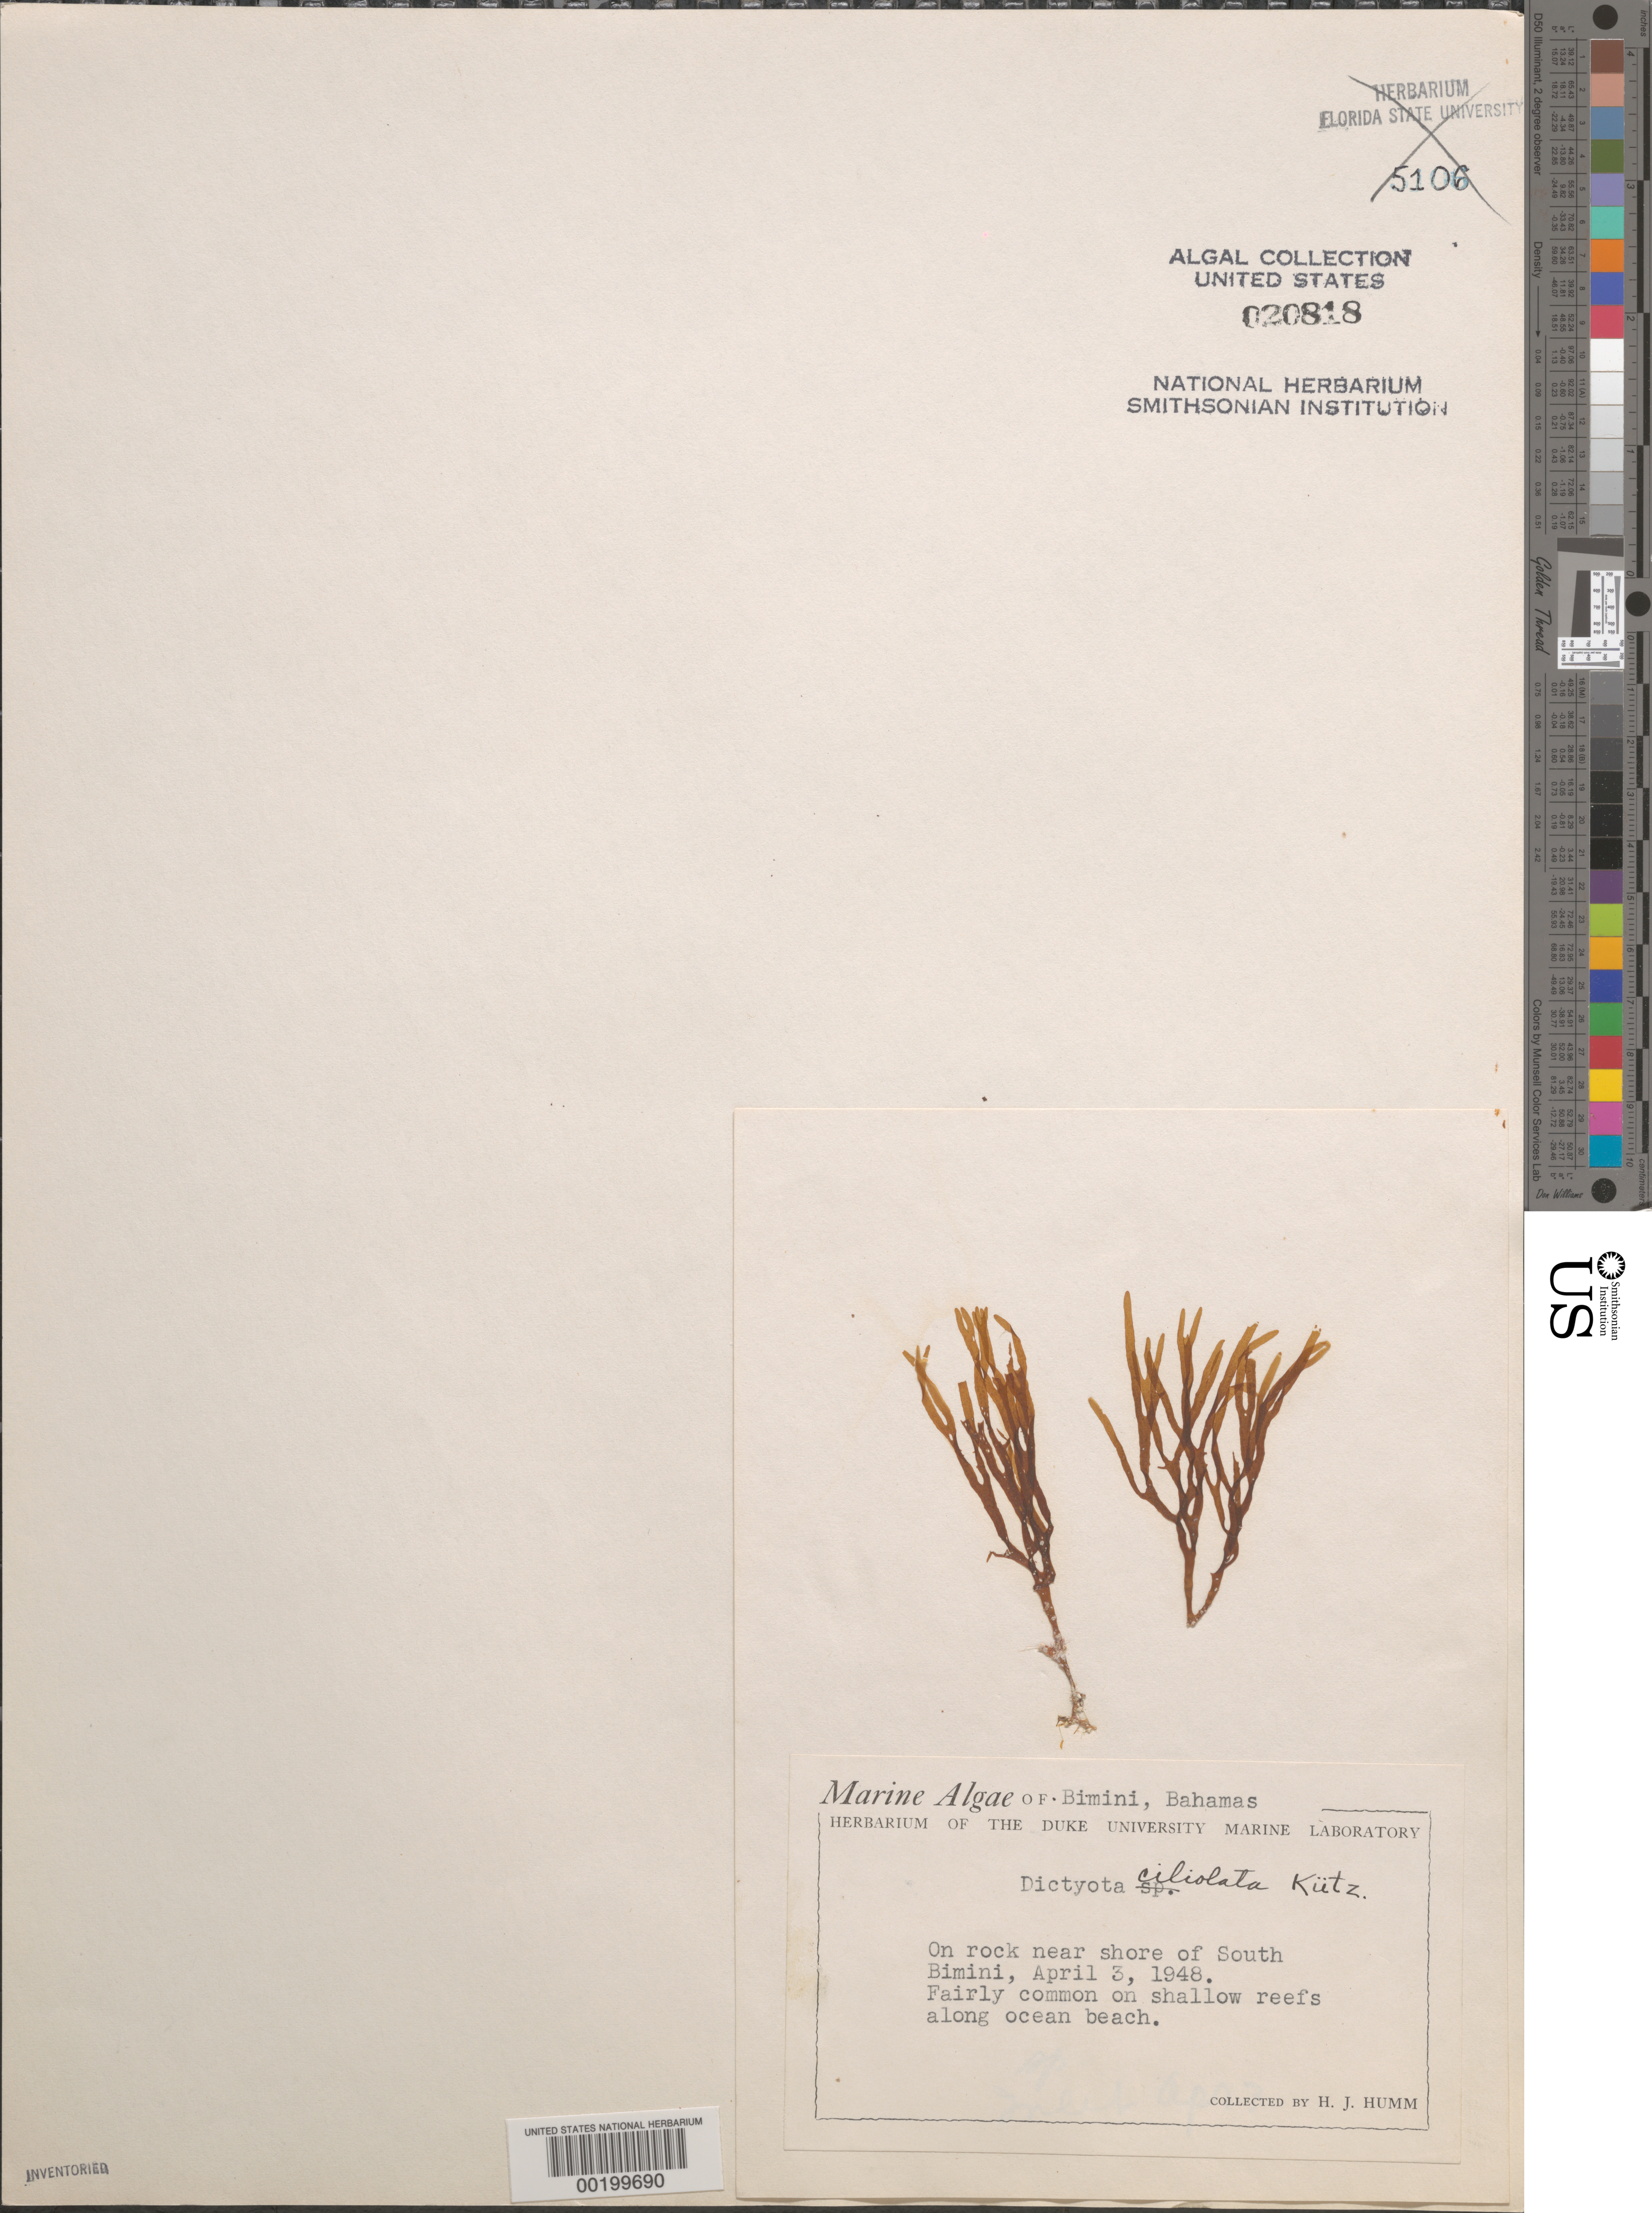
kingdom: Chromista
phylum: Ochrophyta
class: Phaeophyceae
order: Dictyotales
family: Dictyotaceae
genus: Dictyota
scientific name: Dictyota ciliolata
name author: Sond. ex Kütz.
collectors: H. J. Humm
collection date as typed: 03 Apr 1948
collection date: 1948-04-03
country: Bahamas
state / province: Biminis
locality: South bimini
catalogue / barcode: US 20818